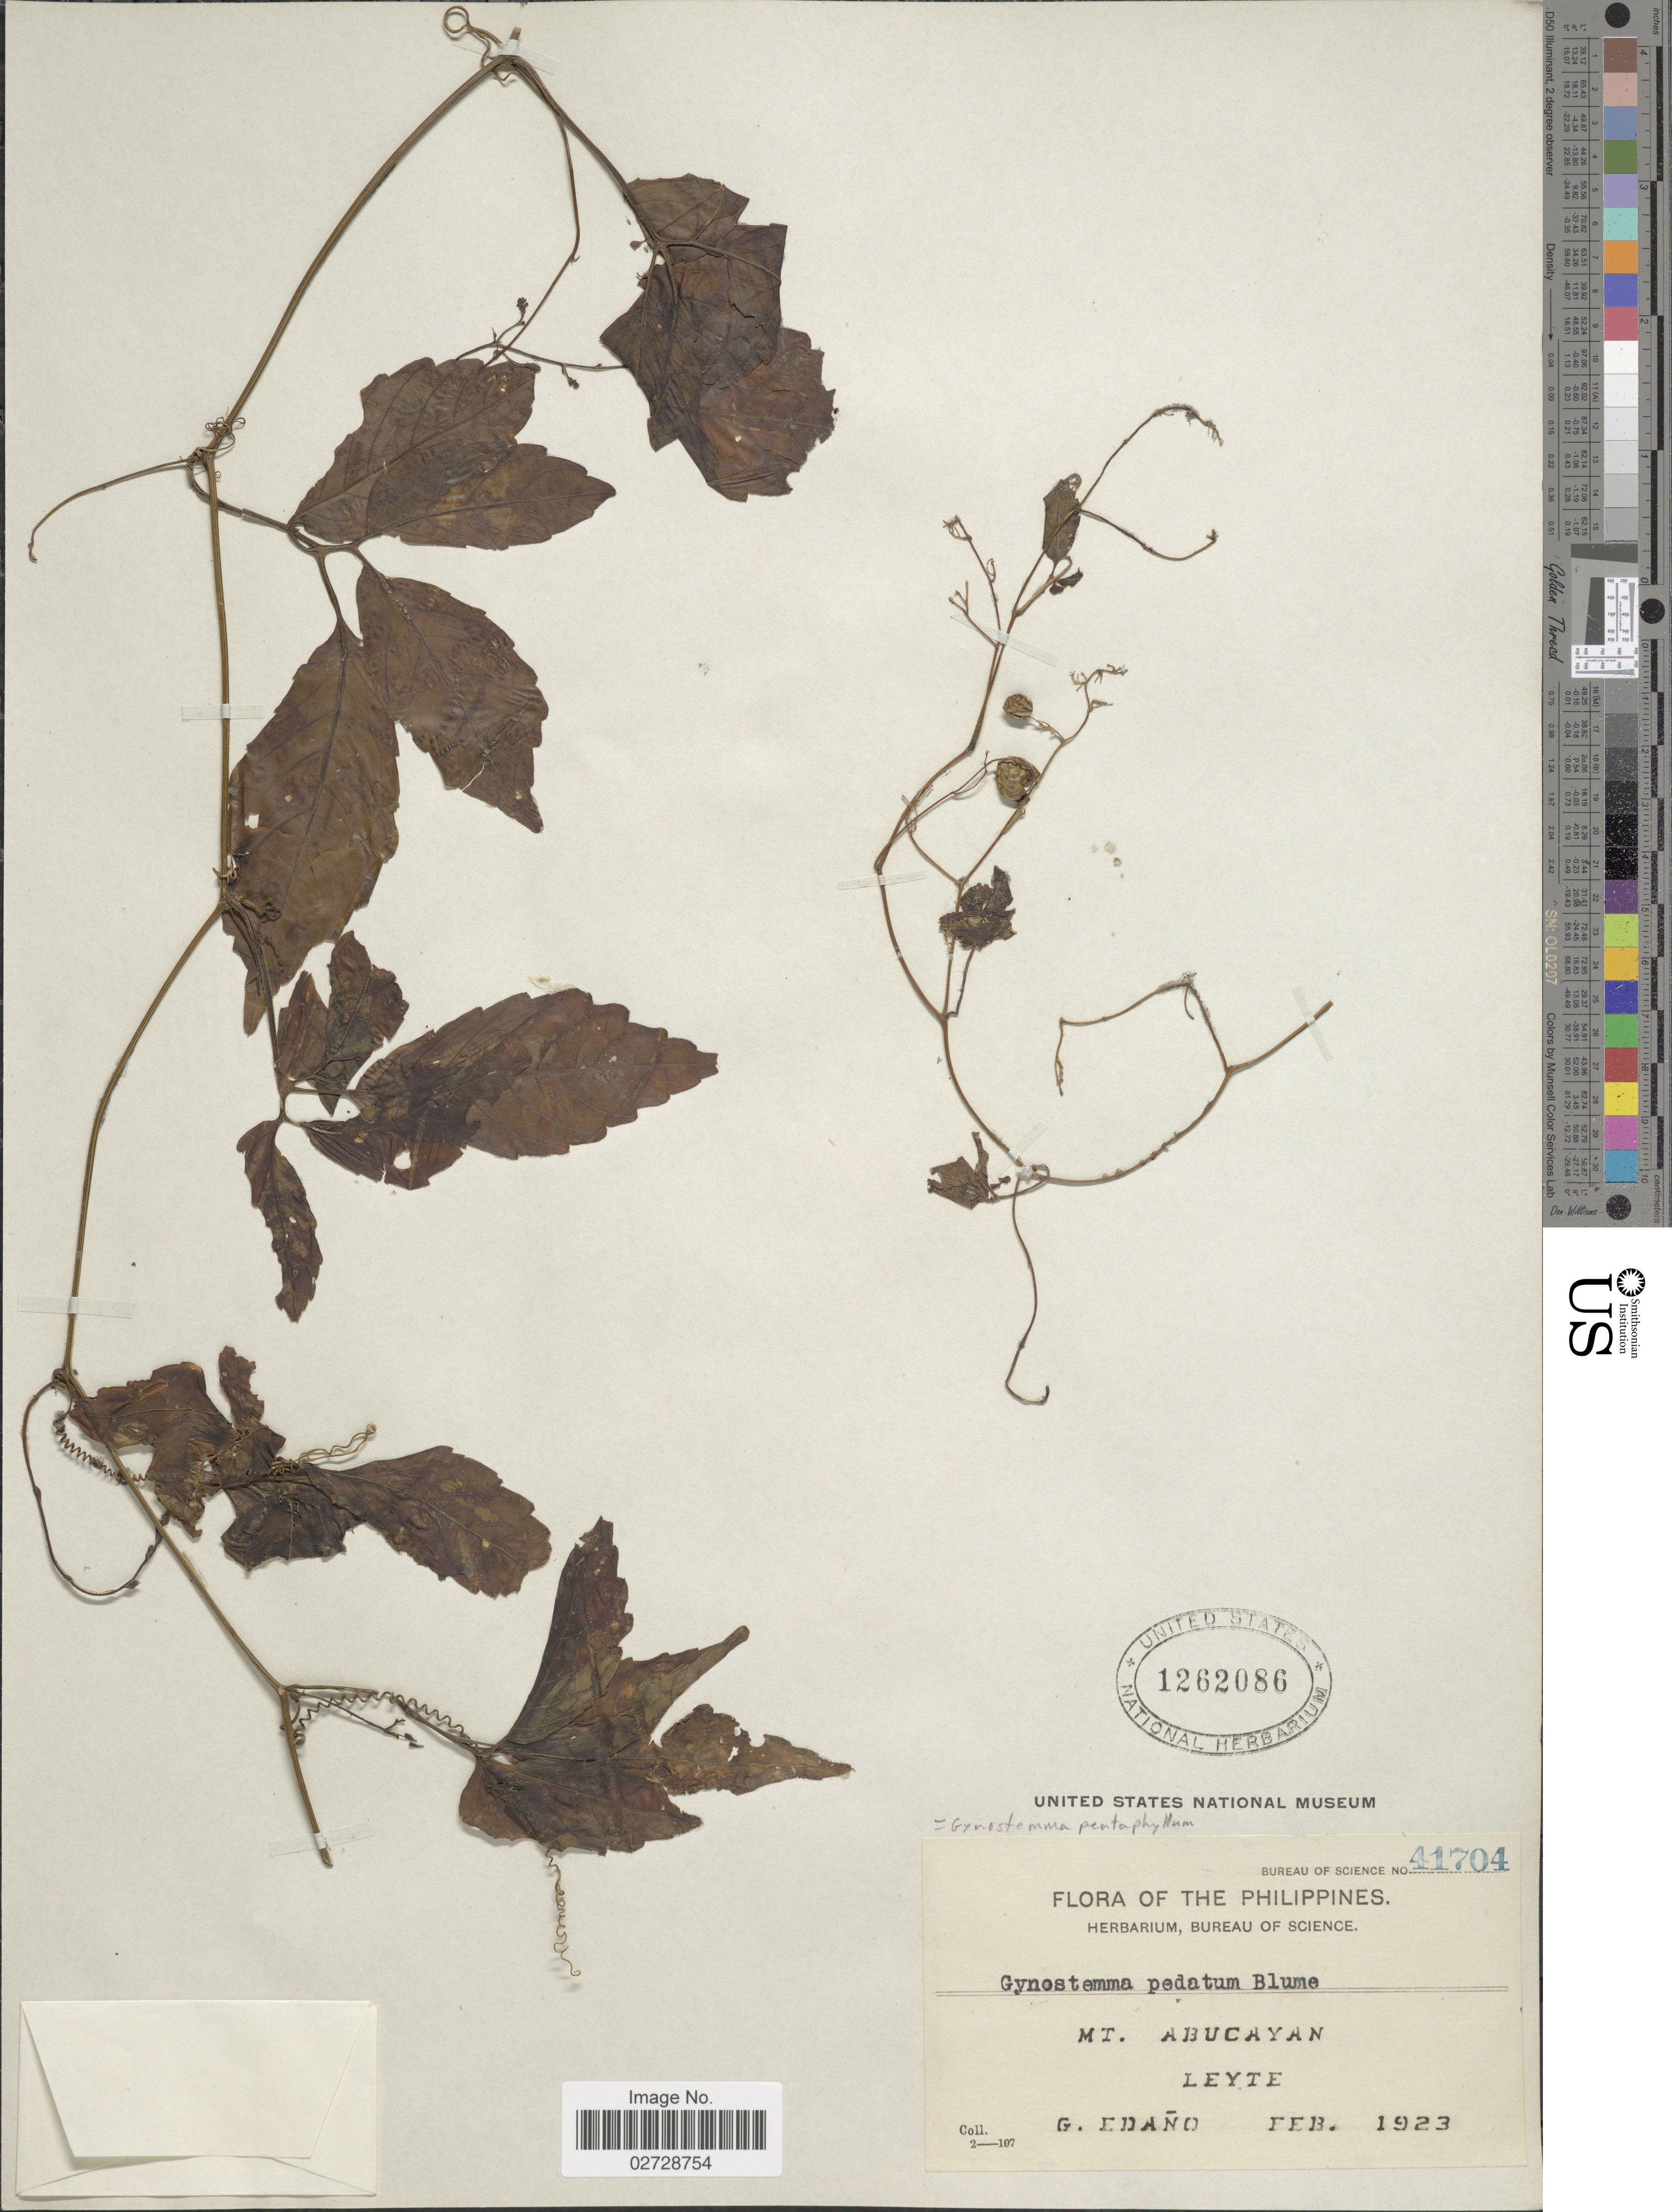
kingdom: Plantae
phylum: Tracheophyta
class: Magnoliopsida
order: Cucurbitales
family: Cucurbitaceae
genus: Gynostemma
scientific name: Gynostemma pentaphyllum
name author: (Thunb.) Makino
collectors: G. Edaño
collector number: Bureau of Science41704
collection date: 1923-02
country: Philippines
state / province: Eastern Visayas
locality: Mt. Abucayan. Leyte.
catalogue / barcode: US 1262086